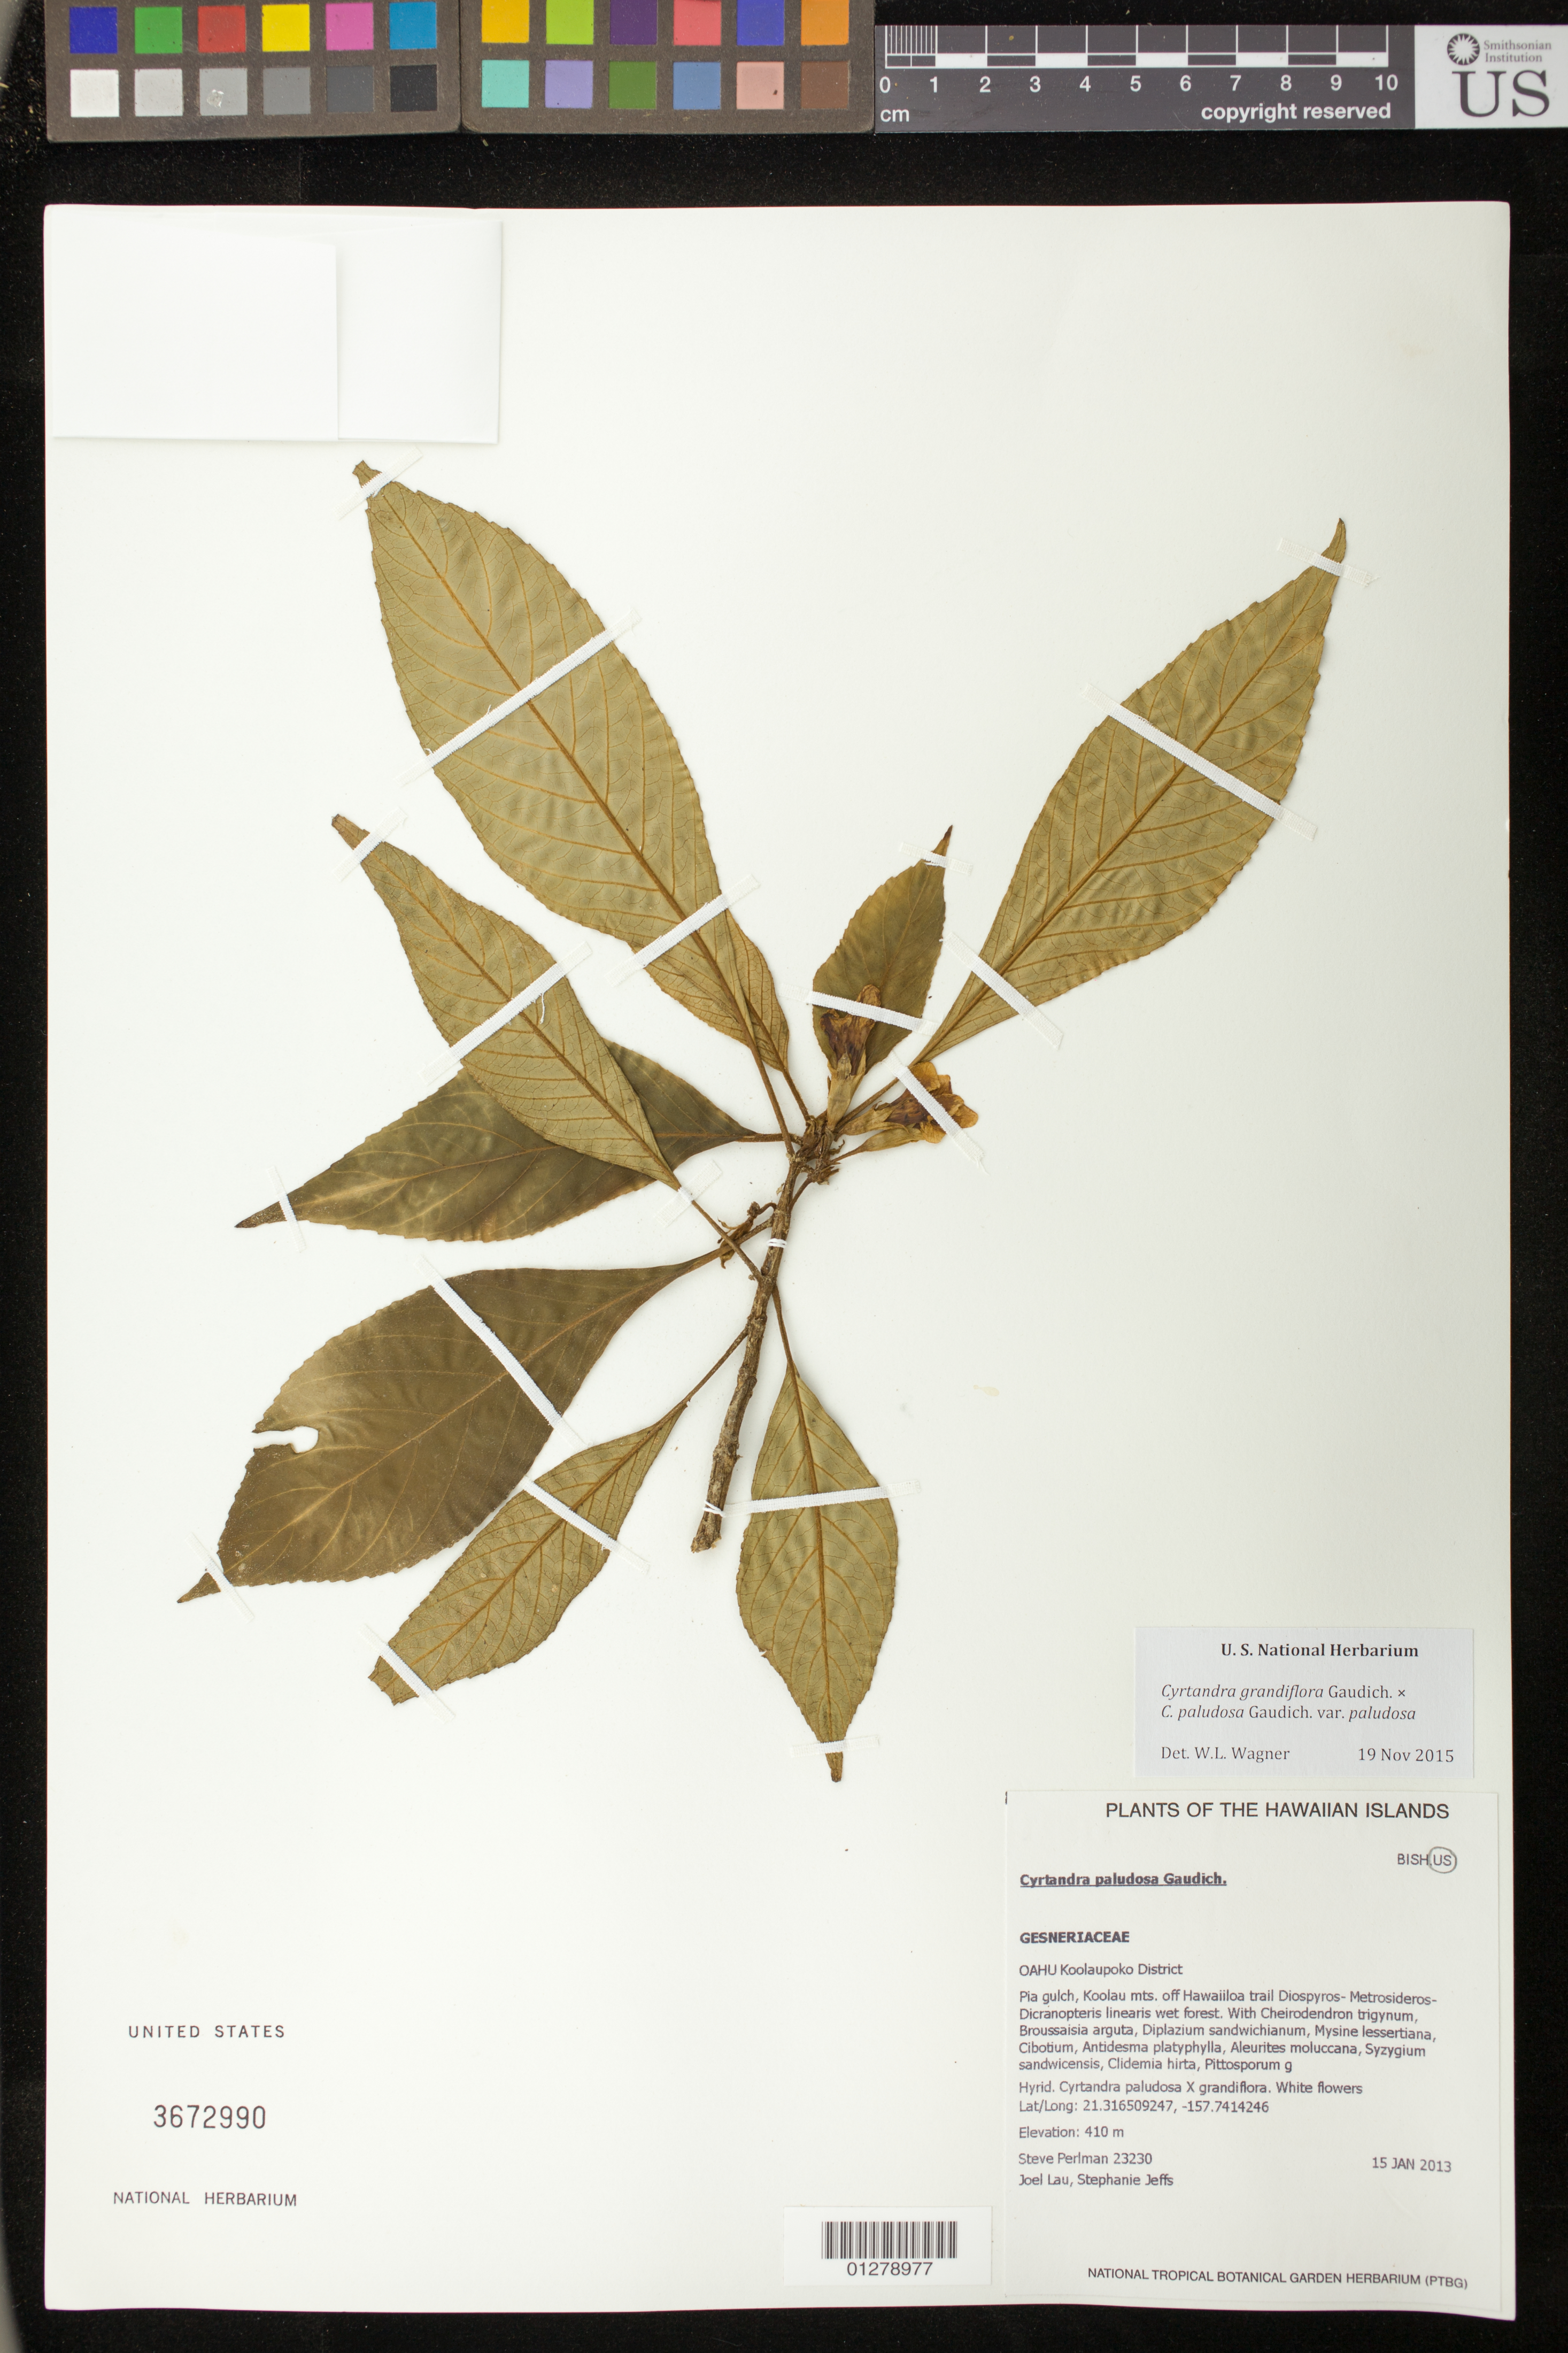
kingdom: Plantae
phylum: Tracheophyta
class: Magnoliopsida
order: Lamiales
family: Gesneriaceae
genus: Cyrtandra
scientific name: Cyrtandra grandiflora x C. paludosa Gaudich. subsp. paludosa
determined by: Wagner, W. L., (BOT), Smithsonian Institution - National Museum of Natural History (UNITED STATES)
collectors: S. P. Perlman, J. Lau & S. Jeffs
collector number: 23230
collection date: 2013-01-15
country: United States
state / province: Hawaii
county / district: Honolulu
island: Oahu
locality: Koolaupoki District, Pia Gulch, Koolau Mts., off Hawaiiloa Trail.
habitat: Wet forest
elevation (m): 410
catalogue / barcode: US 3672990